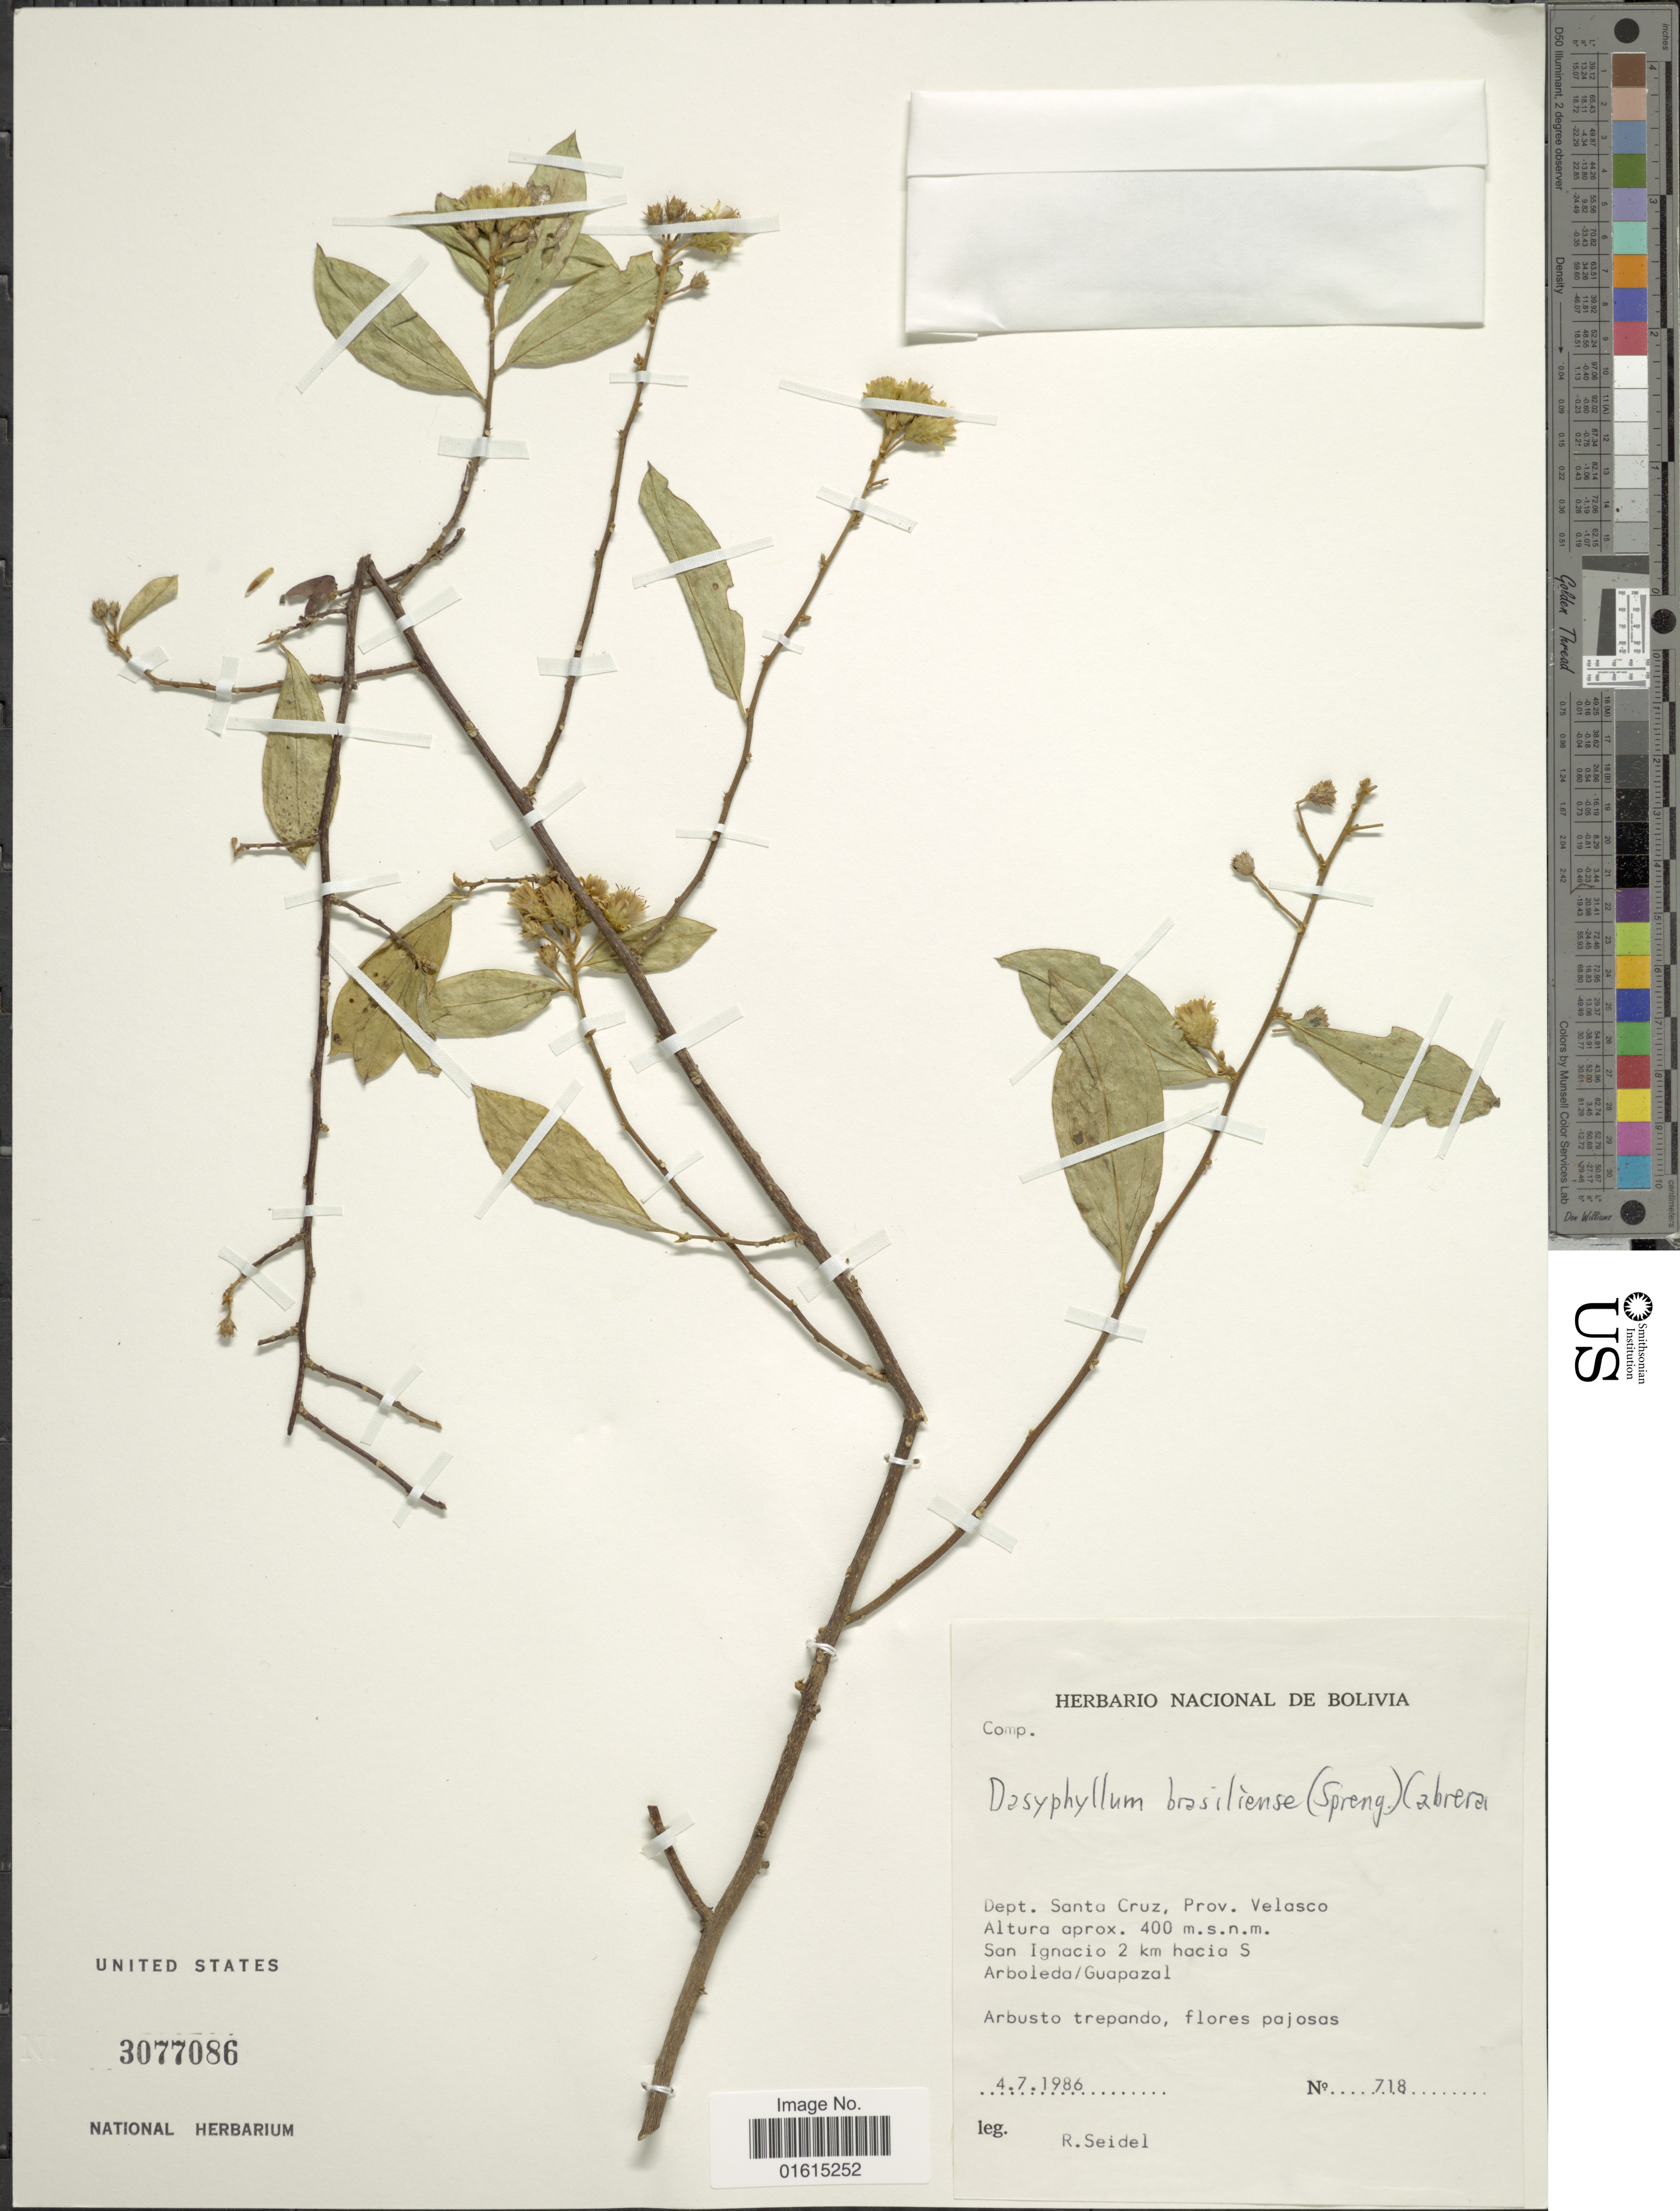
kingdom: Plantae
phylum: Tracheophyta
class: Magnoliopsida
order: Asterales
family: Asteraceae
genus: Dasyphyllum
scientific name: Dasyphyllum brasiliense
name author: (Spreng.) Cabrera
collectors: R. Seidel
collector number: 718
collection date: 1986-07-04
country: Bolivia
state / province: Santa Cruz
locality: Dept. Santa Cruz, Prov. Velasco, San Ignacio 2 km hacia S Arboleda/Guapazal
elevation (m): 400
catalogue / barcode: US 3077086